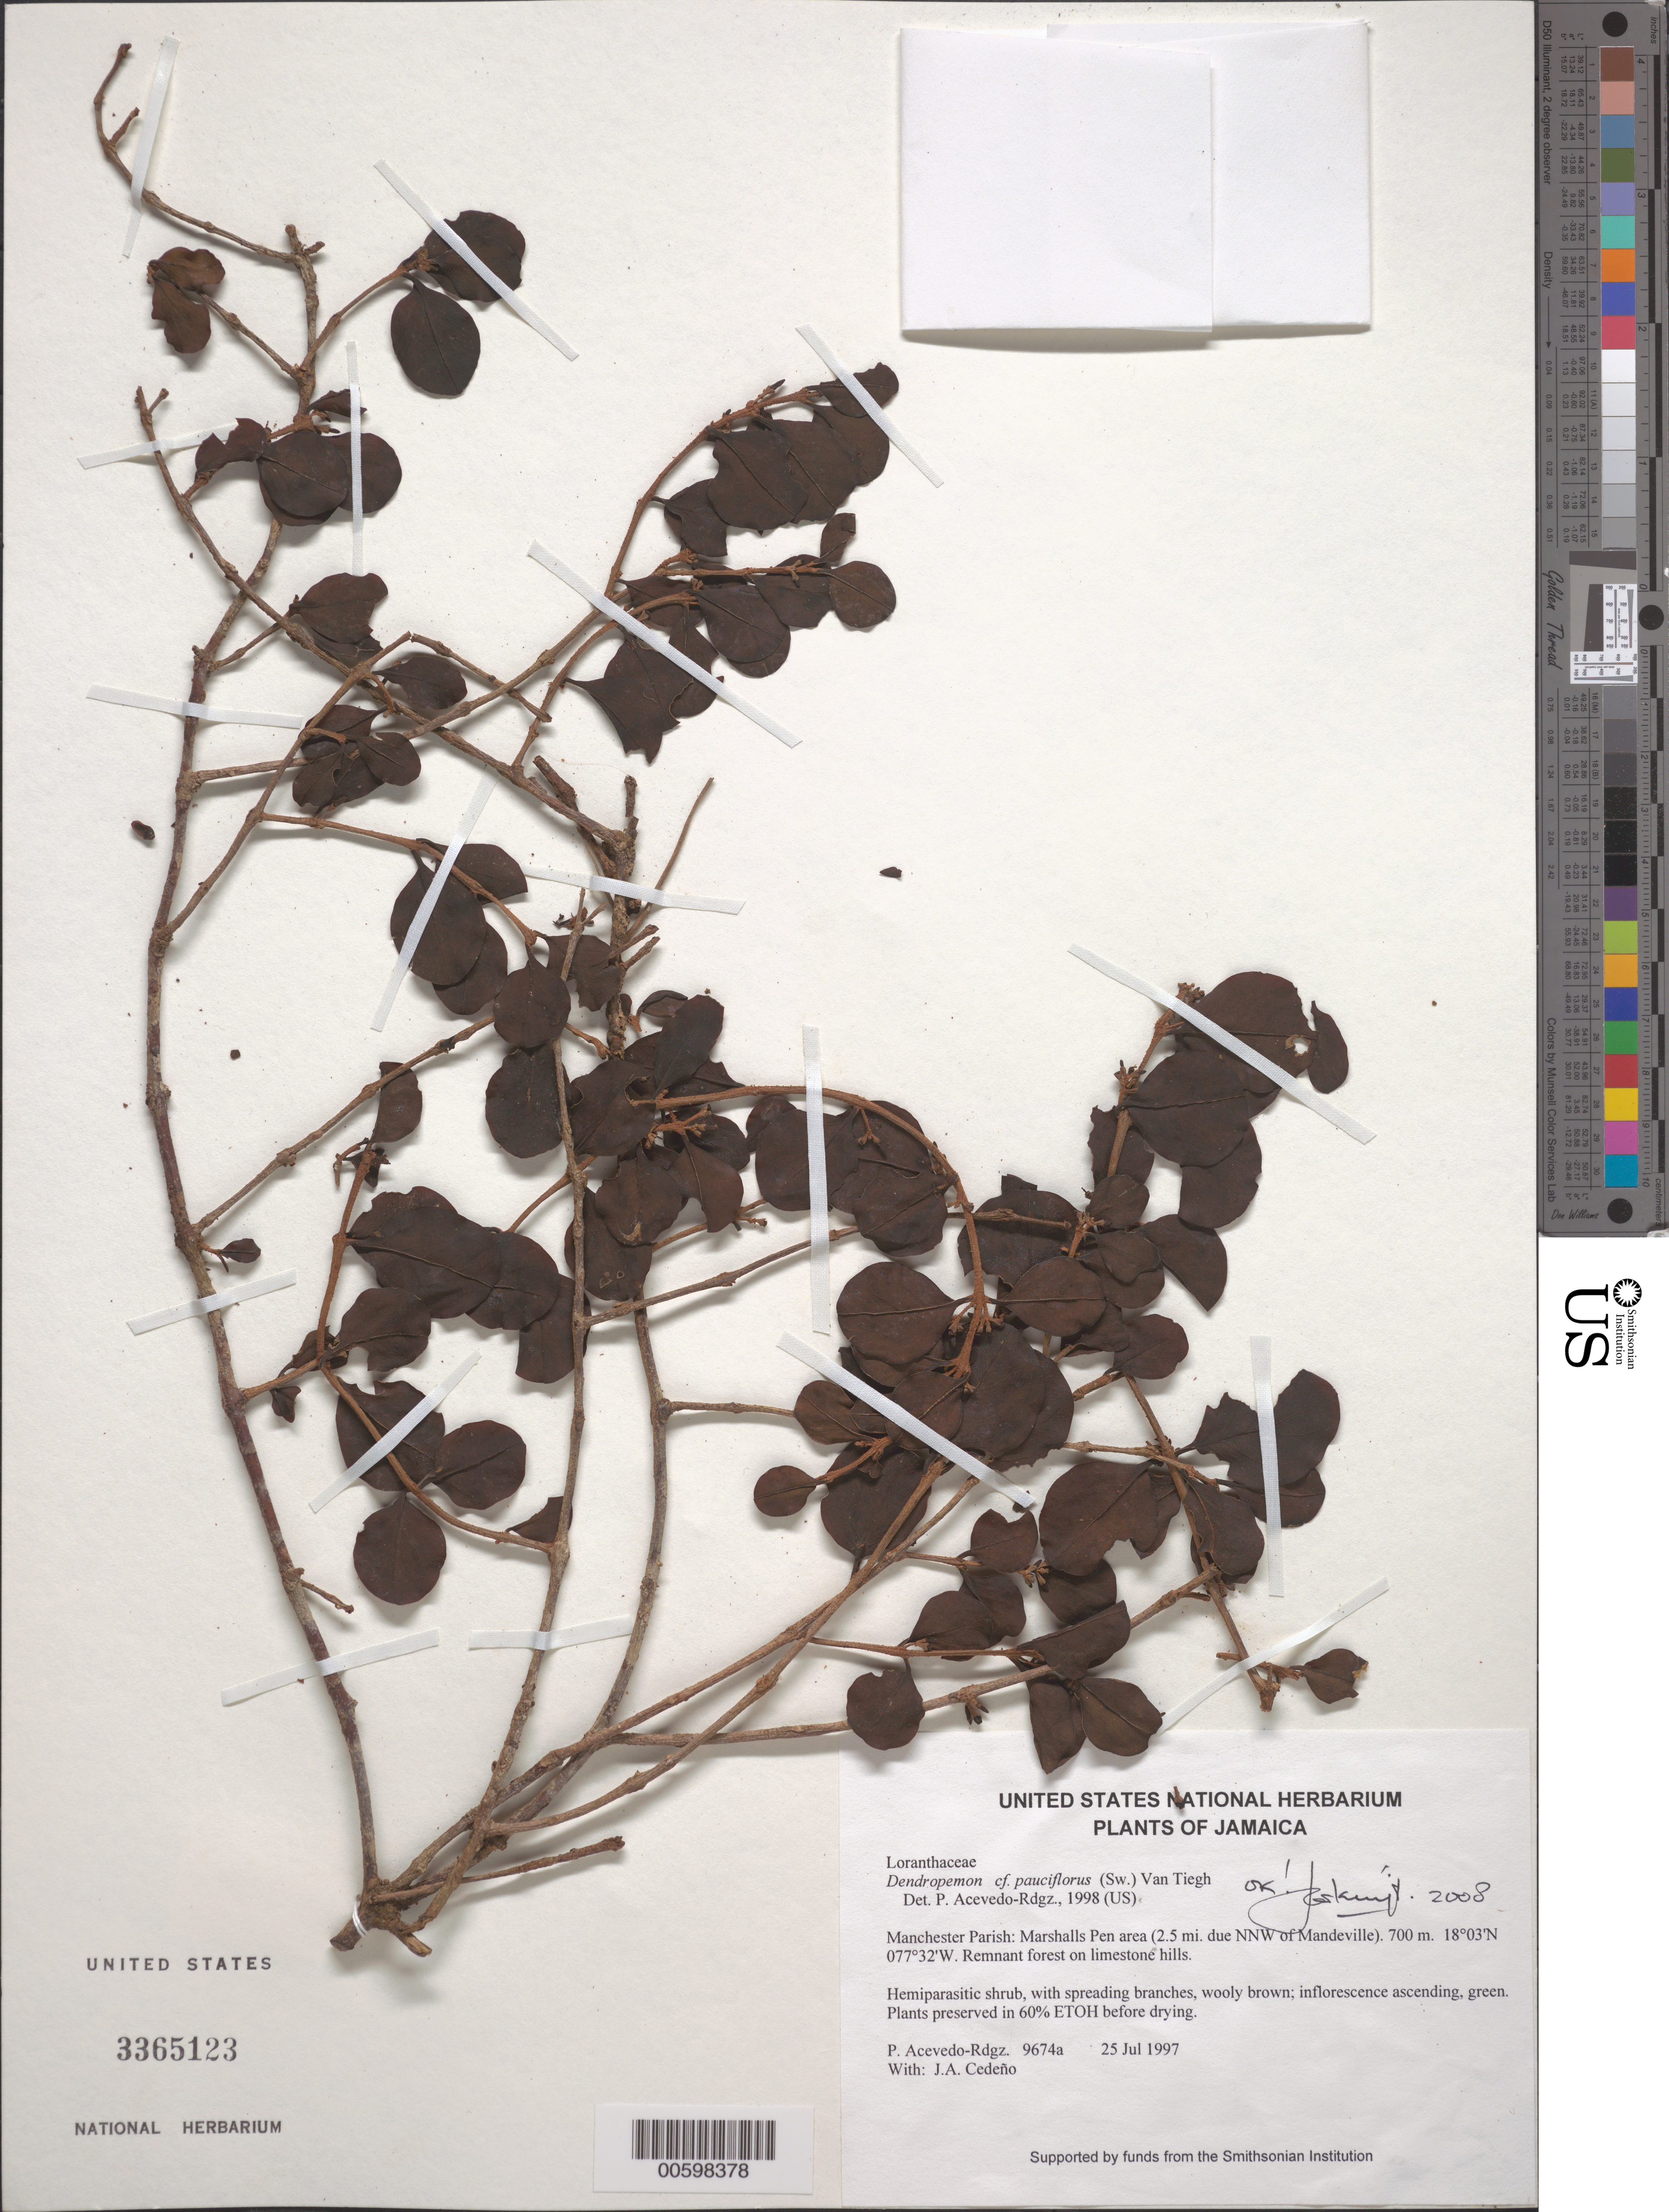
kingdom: Plantae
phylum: Tracheophyta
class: Magnoliopsida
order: Santalales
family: Loranthaceae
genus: Dendropemon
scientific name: Dendropemon pauciflorus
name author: (Sw.) Tiegh.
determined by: Acevedo-Rodríguez, P., (BOT), Smithsonian Institution - National Museum of Natural History (UNITED STATES)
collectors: P. Acevedo-Rodr. & J. A. Cedeño M.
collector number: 9674 a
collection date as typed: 25 Jul 1997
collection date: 1997-07-25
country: Jamaica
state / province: Manchester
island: Jamaica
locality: Manchester Parish: Marshalls Pen area (2.5 mi. due NNW of Mandeville).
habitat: Remnant forest on limestone hills.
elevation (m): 700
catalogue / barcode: US 3364123